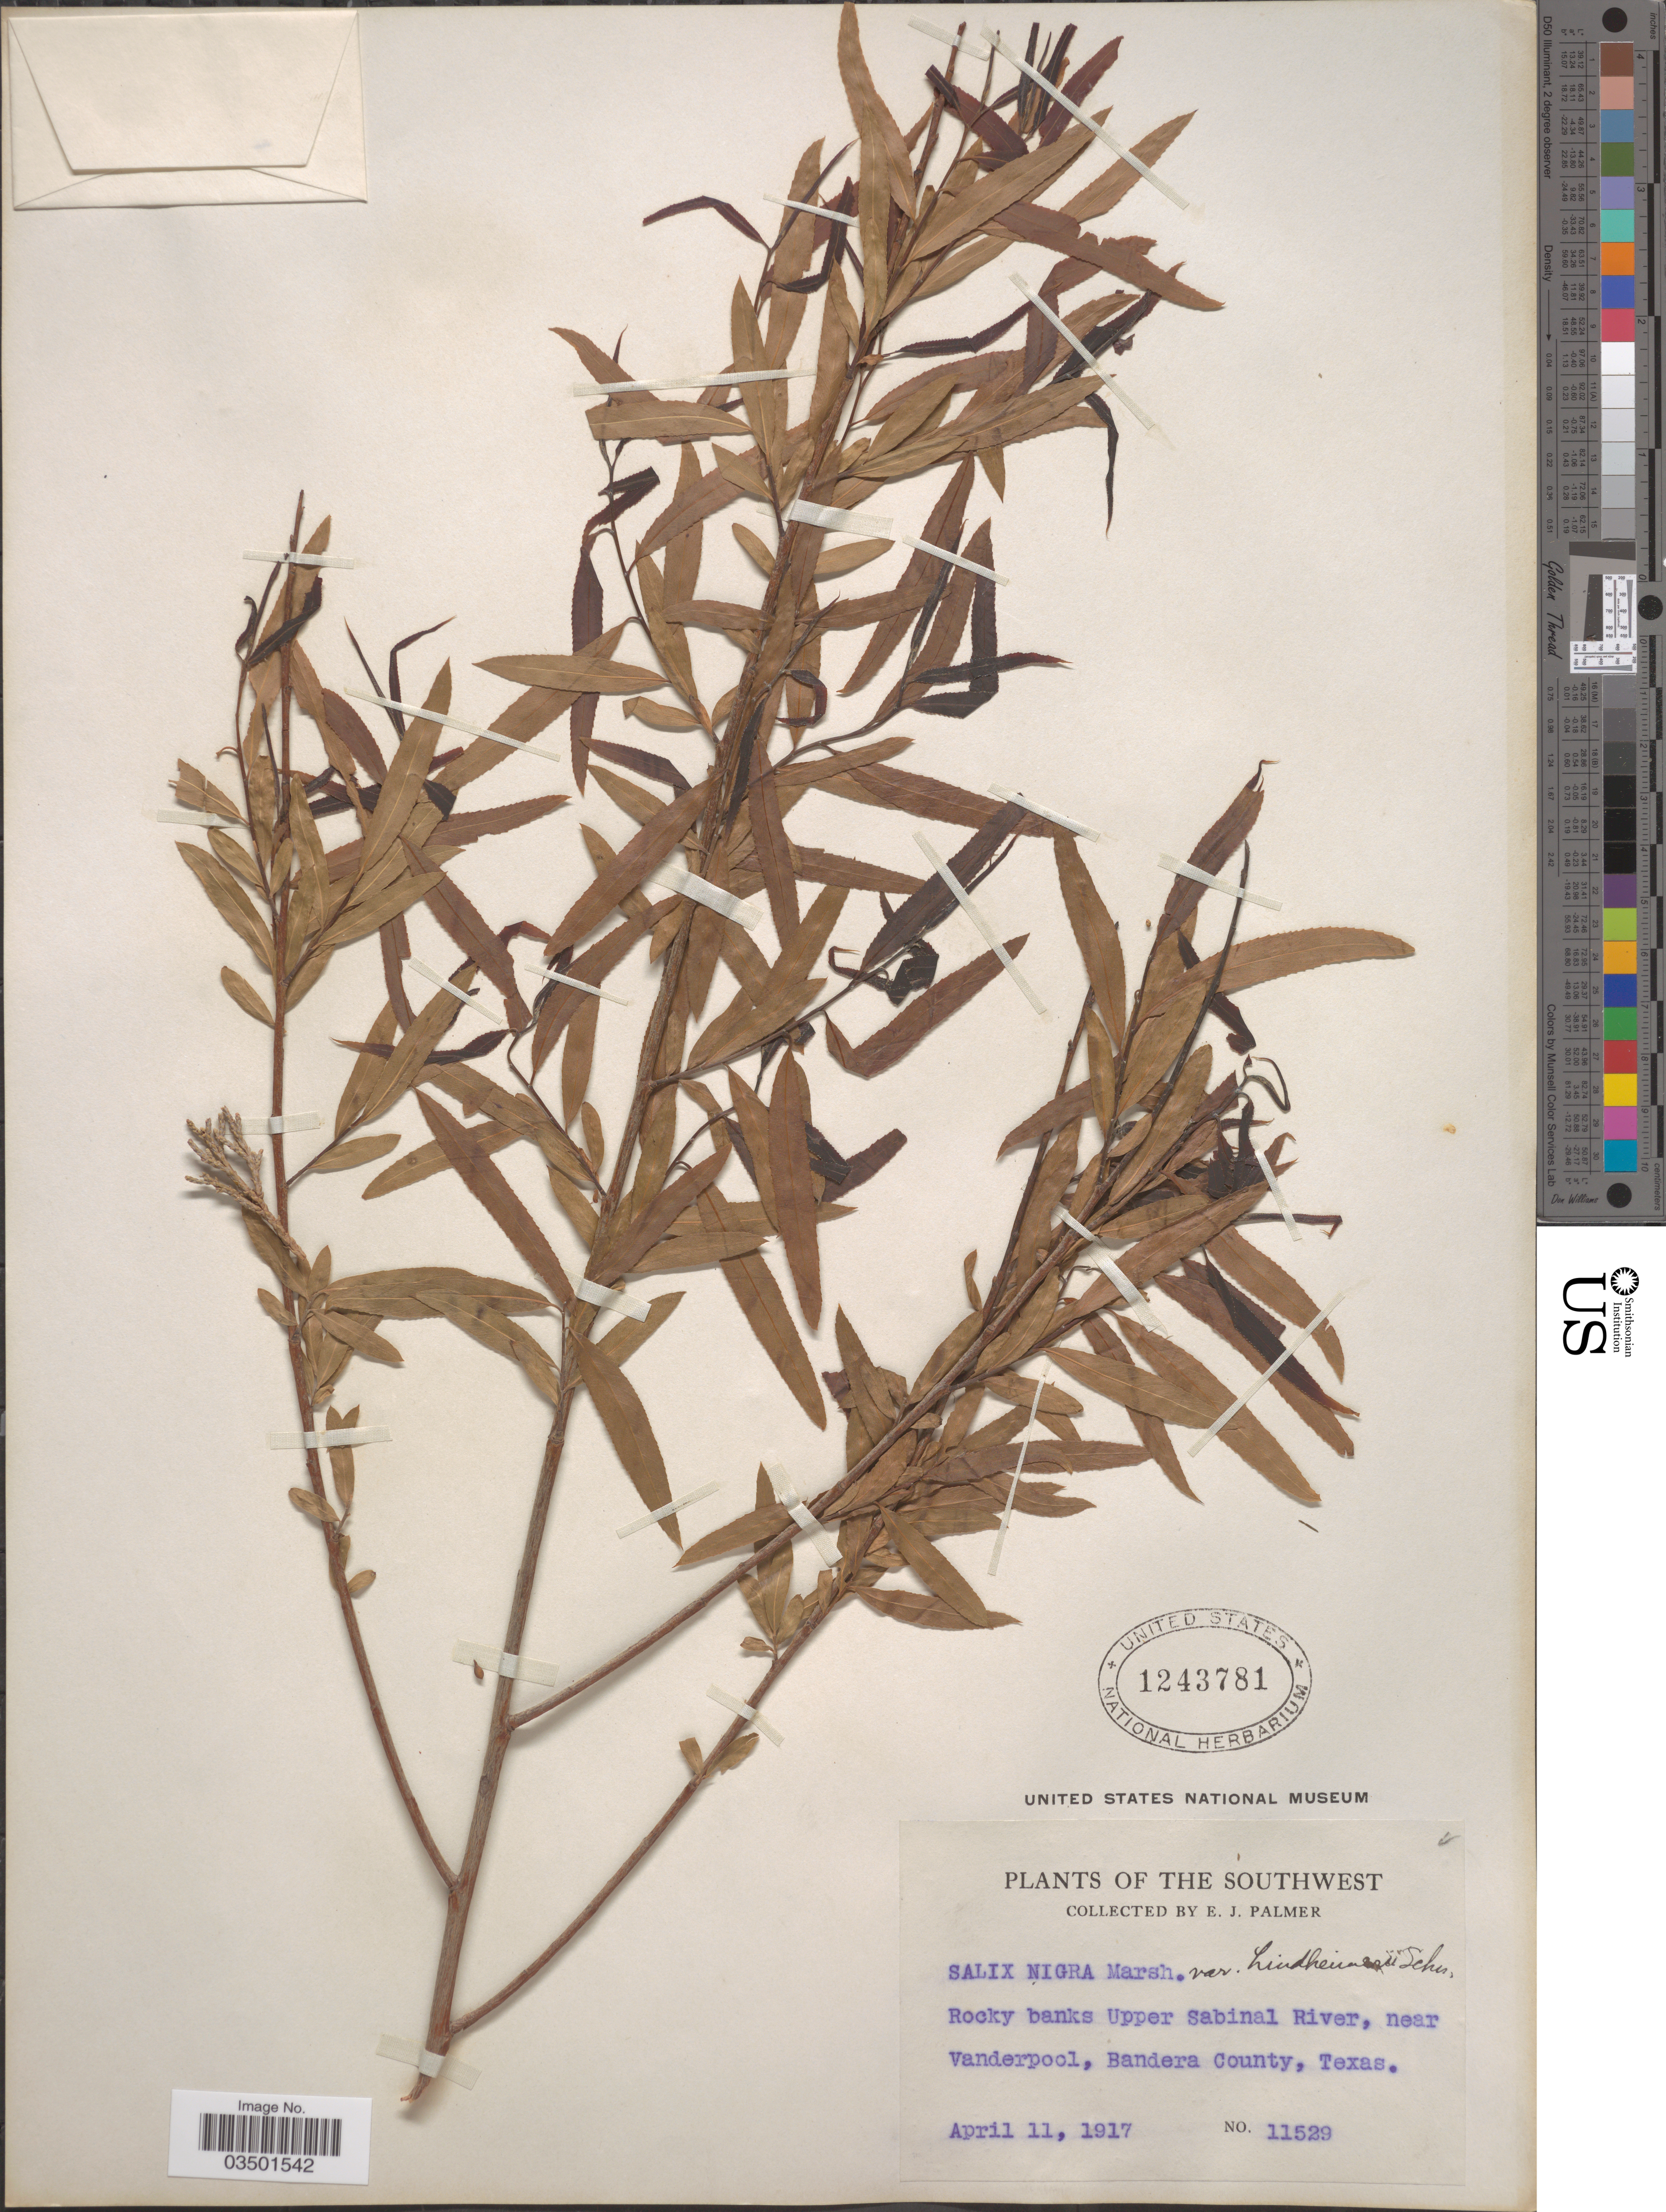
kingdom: Plantae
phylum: Tracheophyta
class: Magnoliopsida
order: Malpighiales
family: Salicaceae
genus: Salix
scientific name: Salix nigra var. lindheimeri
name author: C.K. Schneid.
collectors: E. J. Palmer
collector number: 11529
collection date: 1917-04-11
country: United States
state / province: Texas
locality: The Southwest, Rocky banks Upper Sabinal River, near Vanderpool, Bandera County.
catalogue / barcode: US 1243781